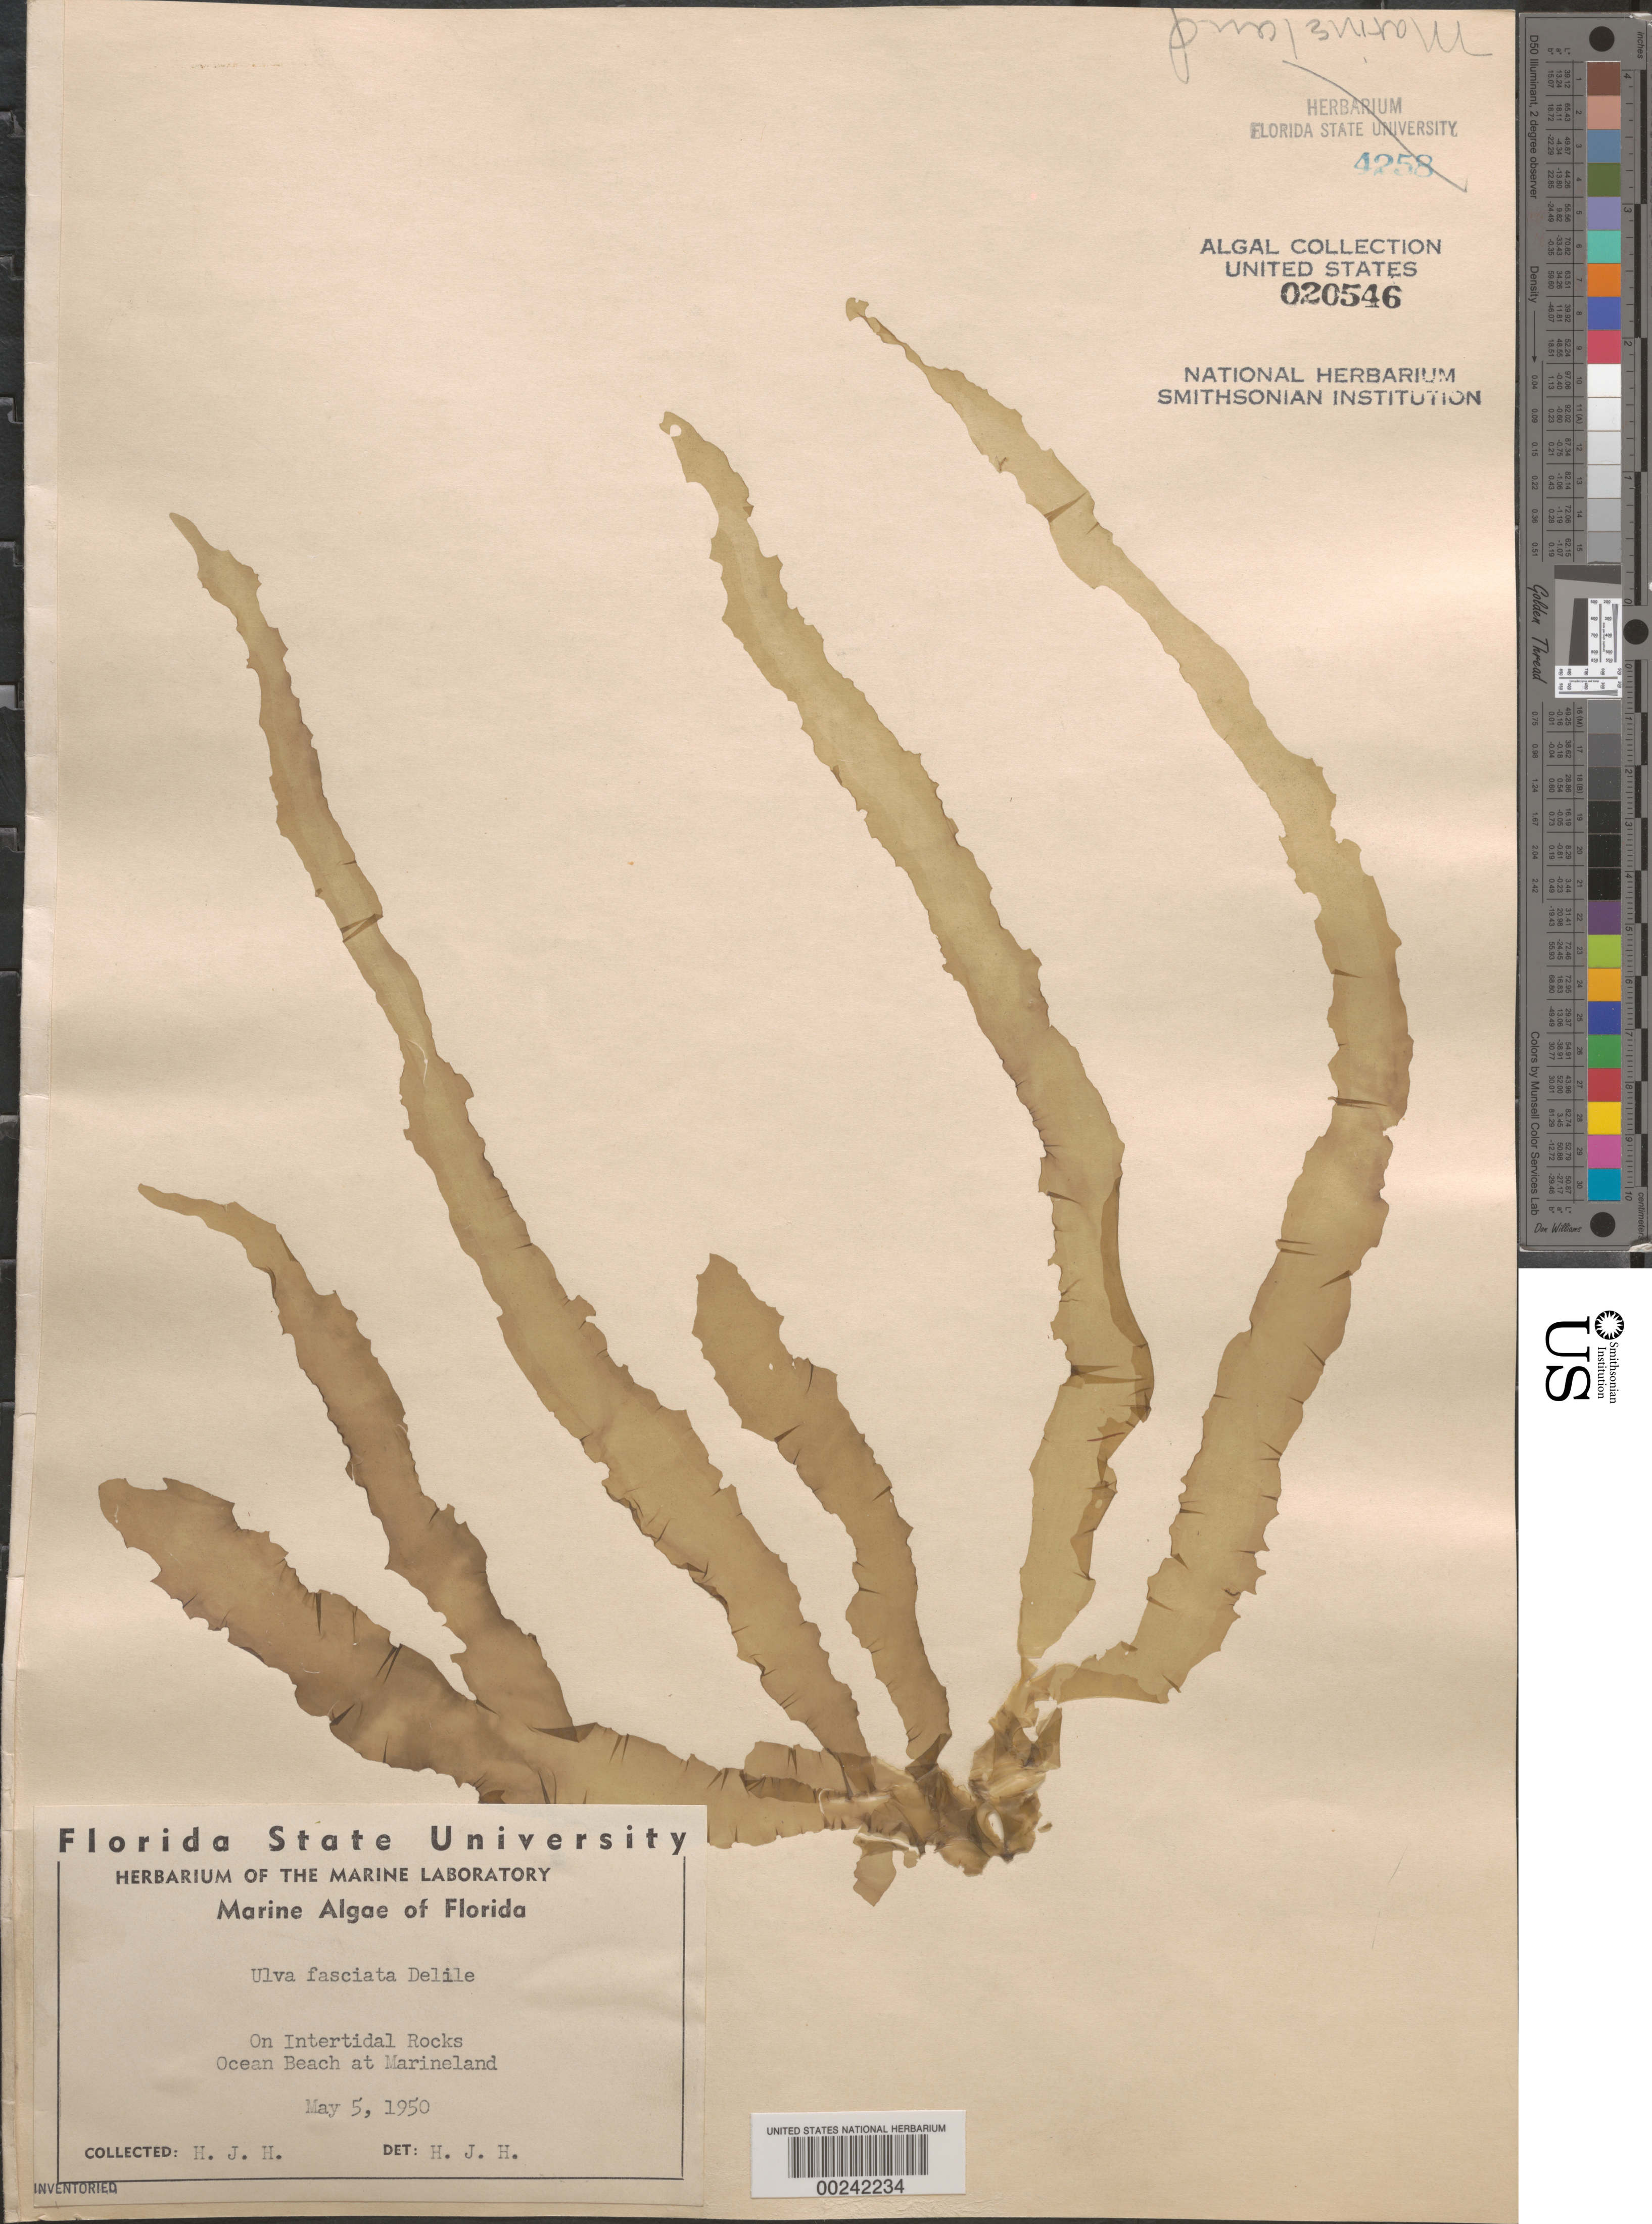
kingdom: Plantae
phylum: Chlorophyta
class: Ulvophyceae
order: Ulvales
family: Ulvaceae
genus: Ulva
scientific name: Ulva lactuca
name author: L.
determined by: Algae name updating Project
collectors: H. J. Humm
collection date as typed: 05 May 1950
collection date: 1950-05-05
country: United States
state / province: Florida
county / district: Flagler County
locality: Marineland ocean beach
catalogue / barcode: US 20546